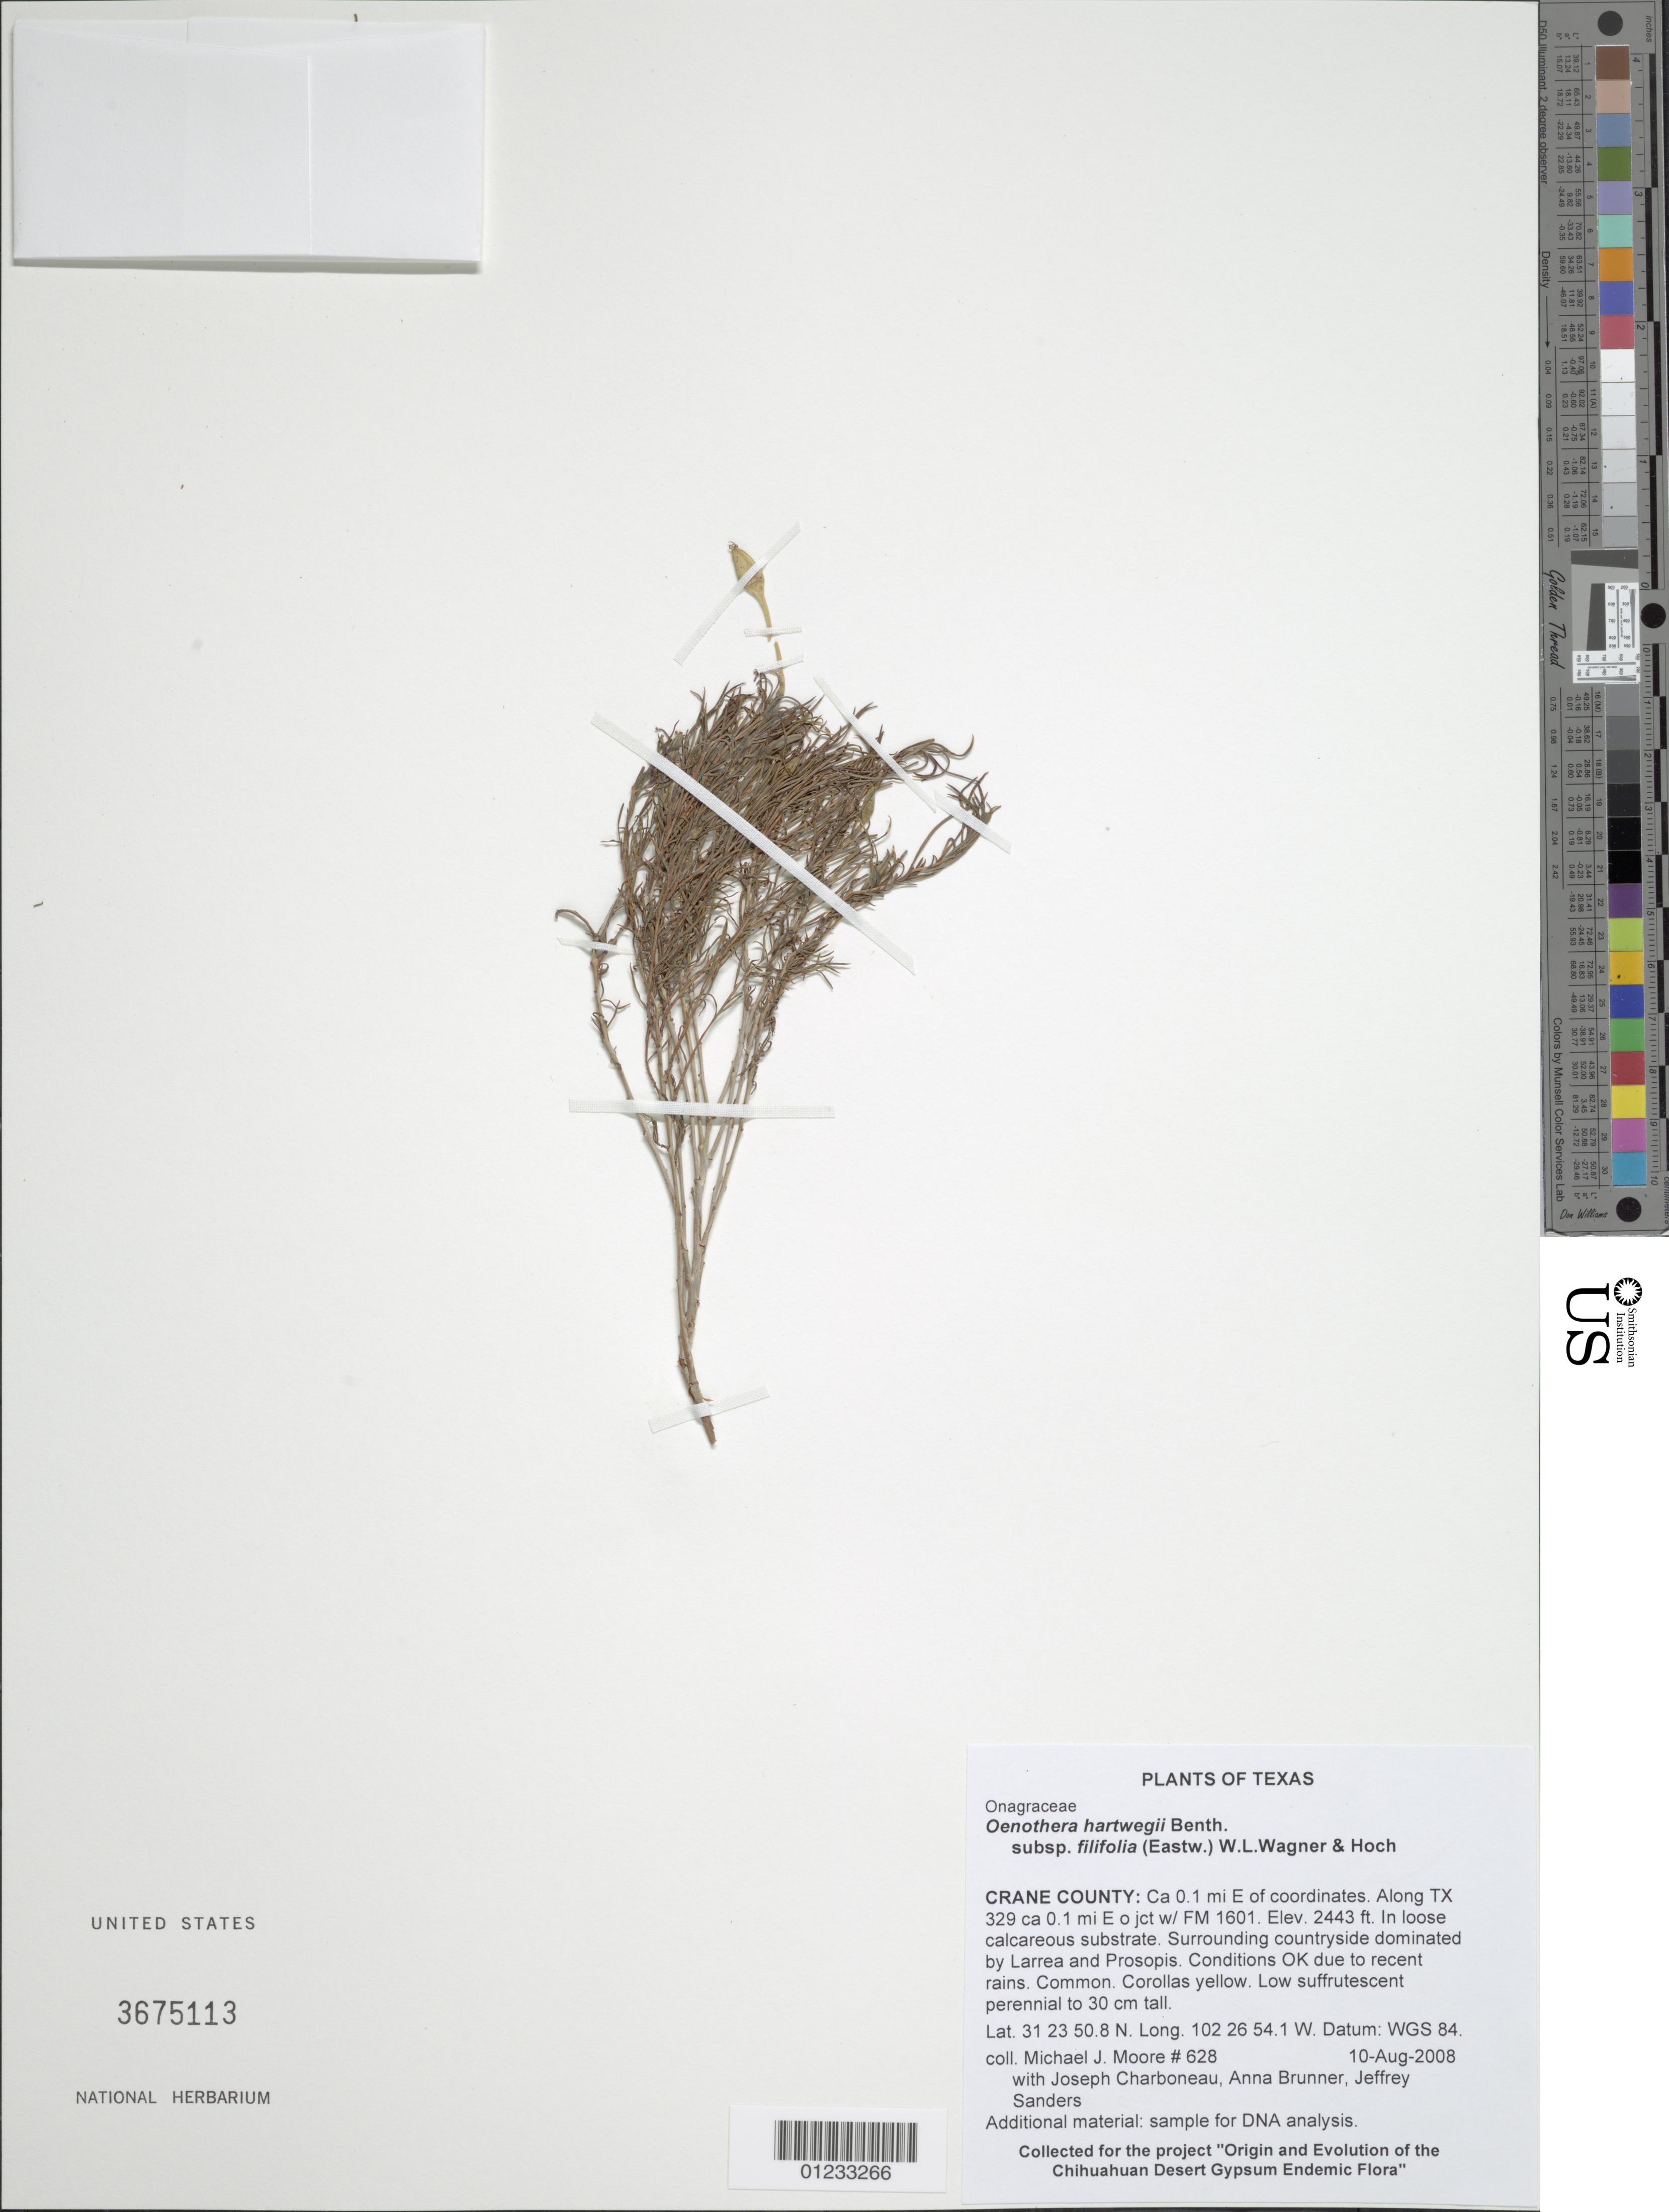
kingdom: Plantae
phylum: Tracheophyta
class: Magnoliopsida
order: Myrtales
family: Onagraceae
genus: Oenothera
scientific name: Oenothera hartwegii subsp. filifolia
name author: (Eastw.) W.L. Wagner & Hoch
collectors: M. J. Moore, J. L. M. Charboneau, A. Brunner & J. Sanders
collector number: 628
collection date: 2004-08-09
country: United States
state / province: Texas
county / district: Crane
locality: Ca 0.1 mi E of coordinates. Along TX 329 ca 0.1 mi E o jct w/ FM 1601.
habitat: In loose calcareous substrate. Surrounding countryside dominated by Larrea and Prosopis. Conditions OK due to recent rains.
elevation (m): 745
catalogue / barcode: US 3675113